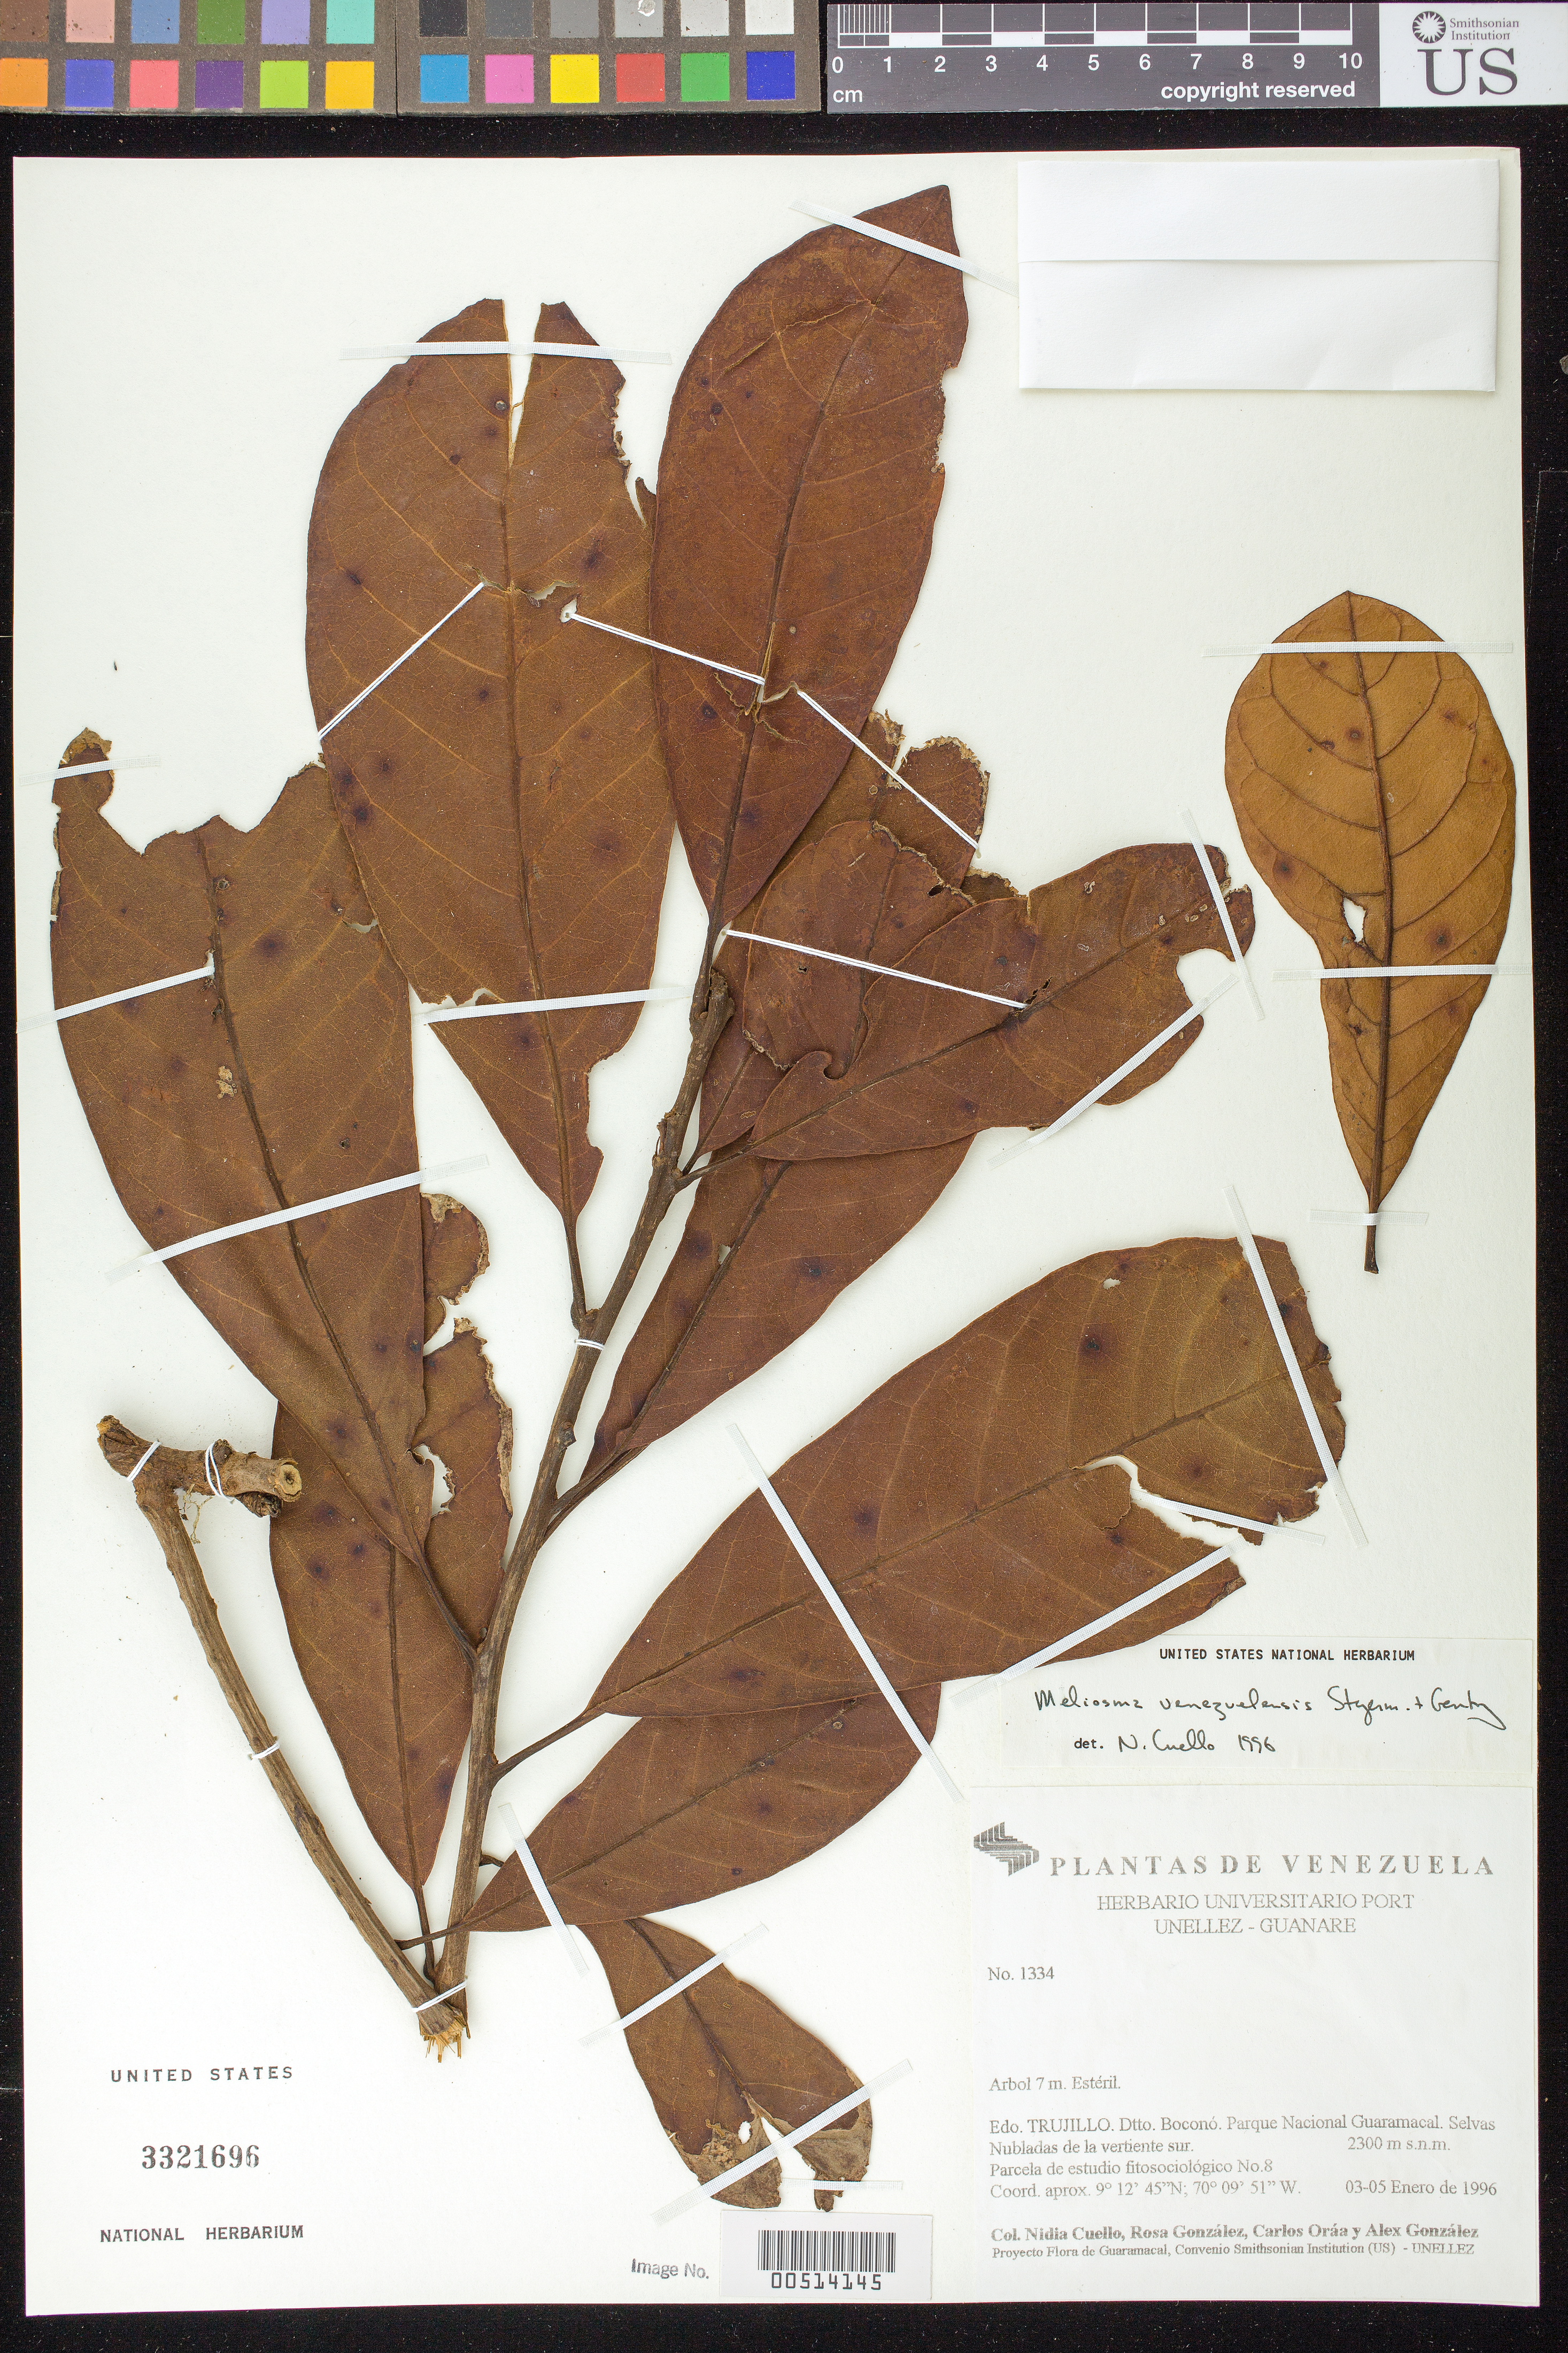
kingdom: Plantae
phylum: Tracheophyta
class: Magnoliopsida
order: Proteales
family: Sabiaceae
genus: Meliosma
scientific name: Meliosma venezuelensis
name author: Steyerm. & A.H. Gentry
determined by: Cuello, Nidia L.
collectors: N. L. Cuello, R. González, C. Oráa & A. Gonzáles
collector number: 1334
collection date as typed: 03 Jan 1996 to 05 Jan 1996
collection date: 1996-01-03/1996-01-05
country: Venezuela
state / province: Trujillo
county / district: Boconó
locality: Parque Nacional Guaramacal, vertiente S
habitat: Selvas Nubladas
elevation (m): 2300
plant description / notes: PORT, US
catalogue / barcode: US 3321696